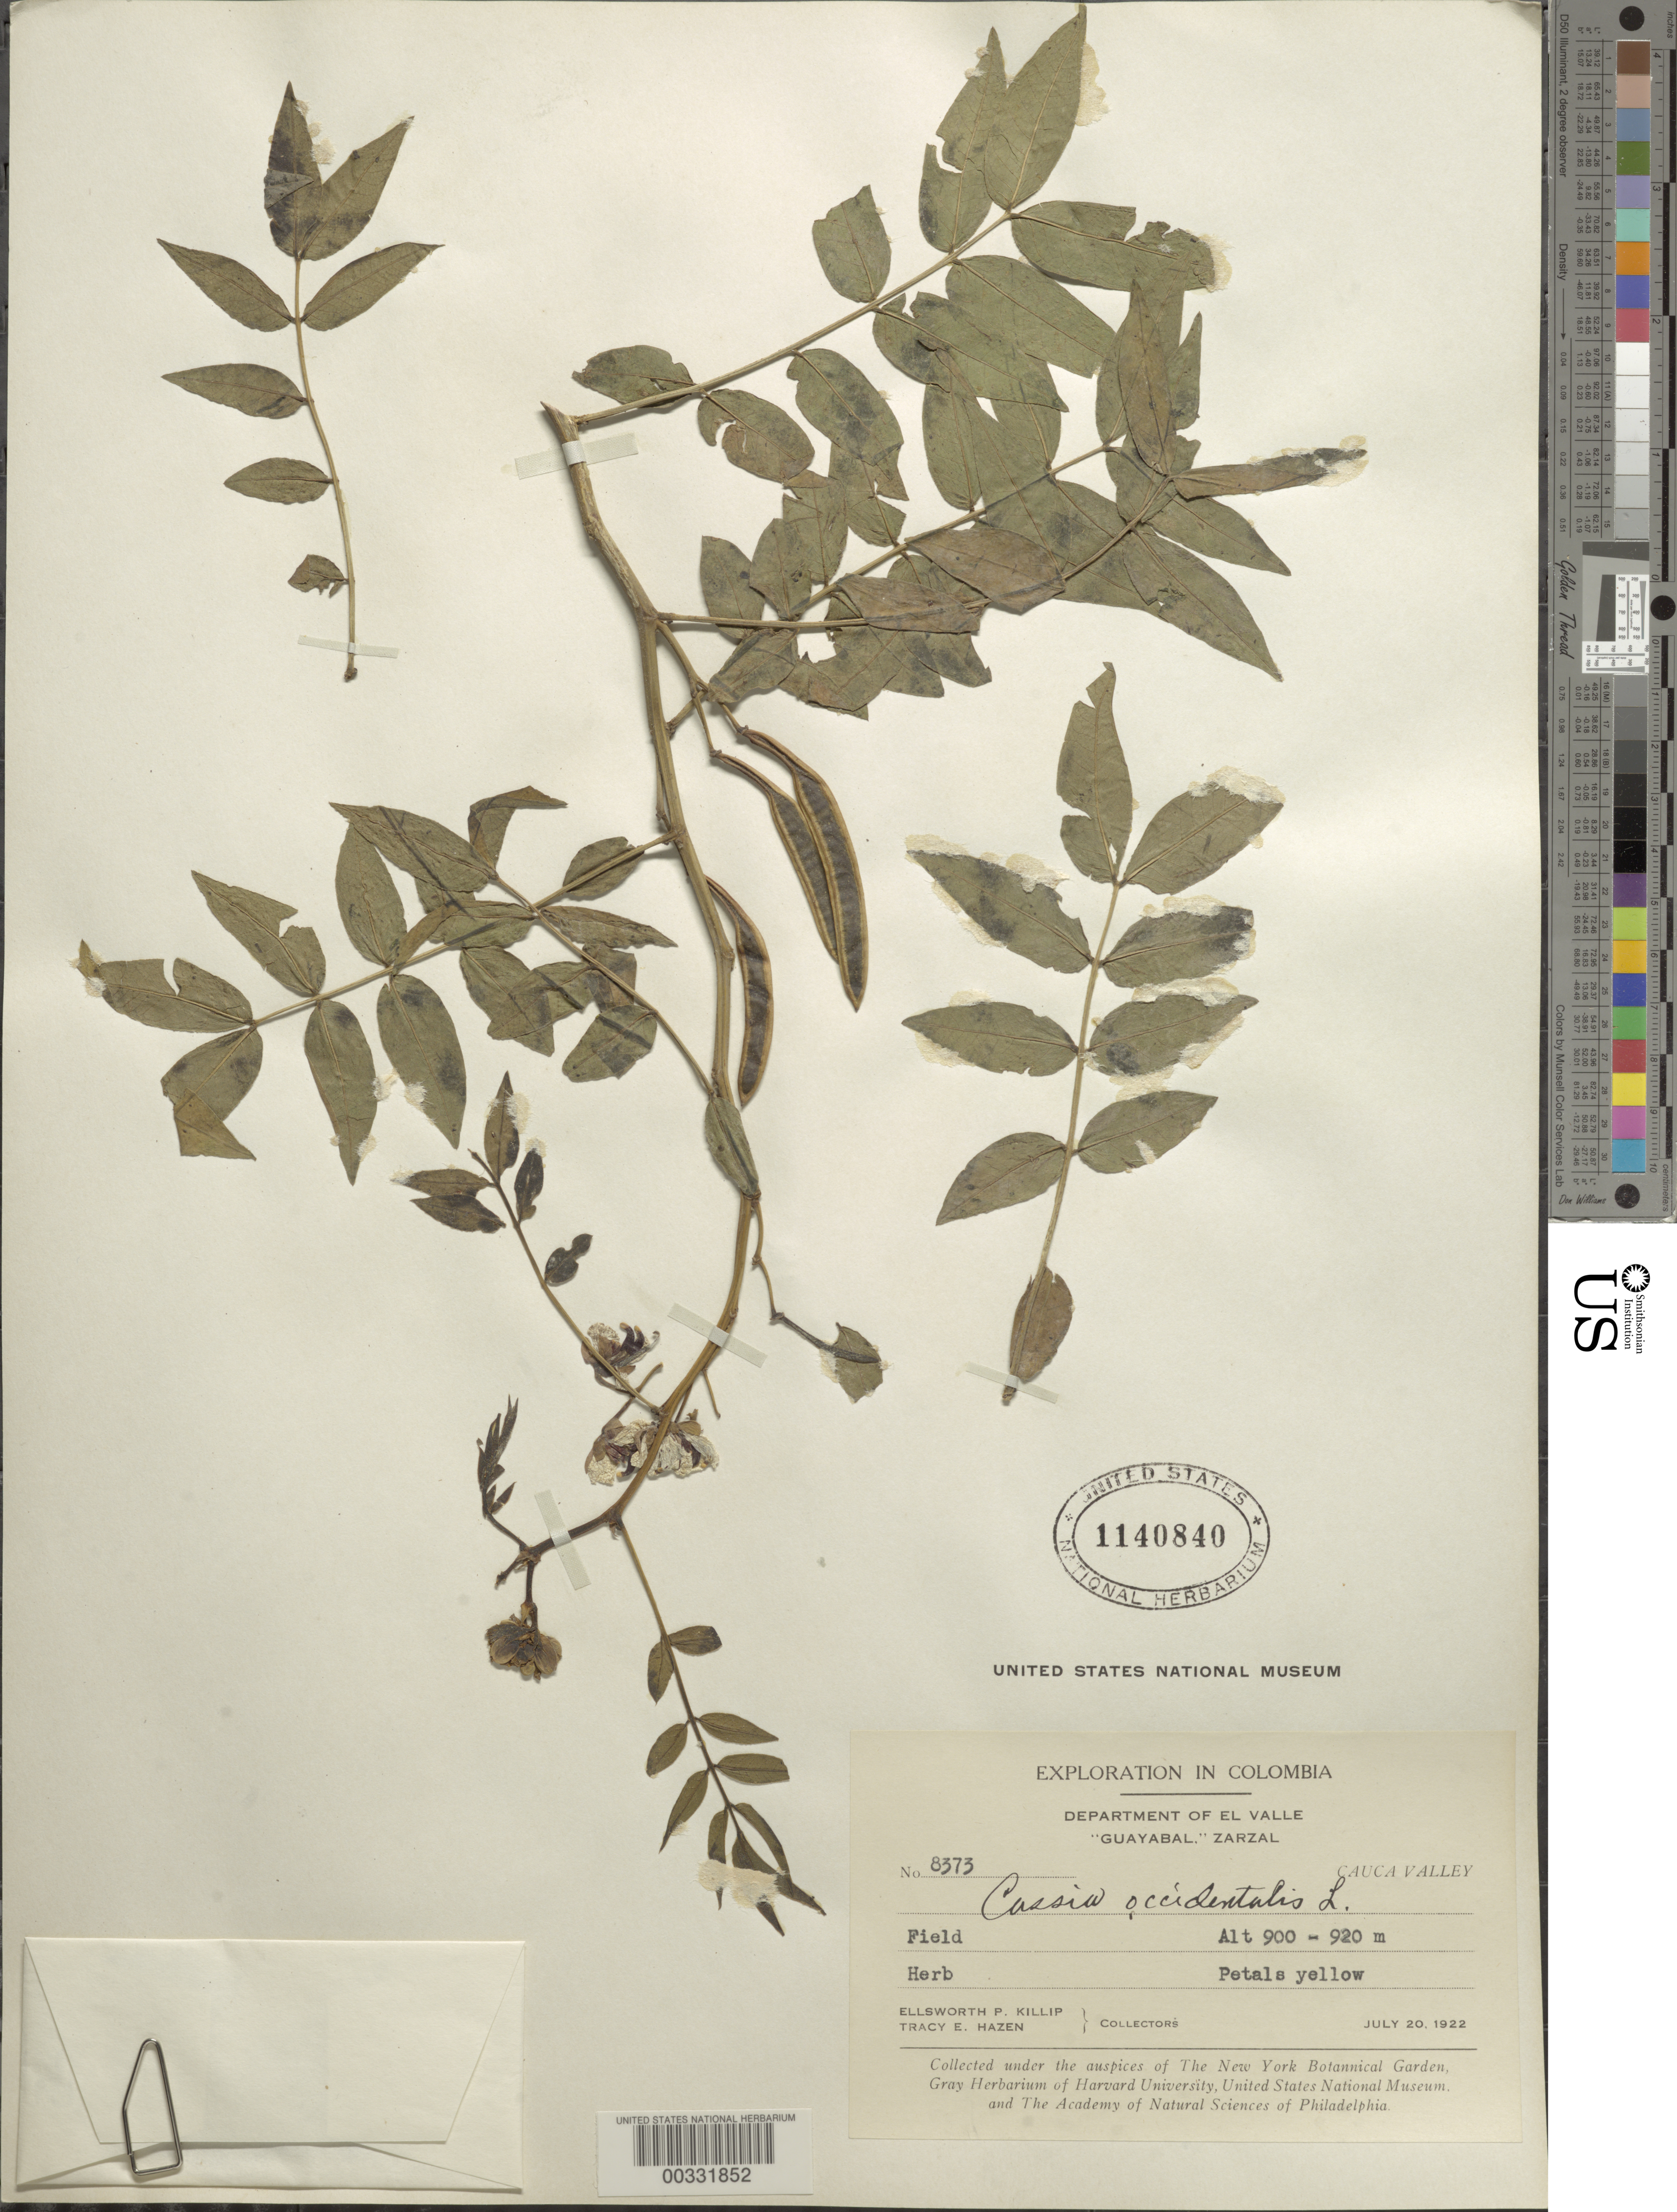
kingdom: Plantae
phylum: Tracheophyta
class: Magnoliopsida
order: Fabales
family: Fabaceae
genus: Senna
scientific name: Senna occidentalis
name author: (L.) Link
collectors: E. P. Killip & T. E. Hazen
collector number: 8373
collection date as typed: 20 Jul 1922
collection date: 1922-07-20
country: Colombia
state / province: Valle del Cauca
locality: "Guayabal", Zarzal; Cauca Valley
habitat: Field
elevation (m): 900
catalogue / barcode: US 1440840